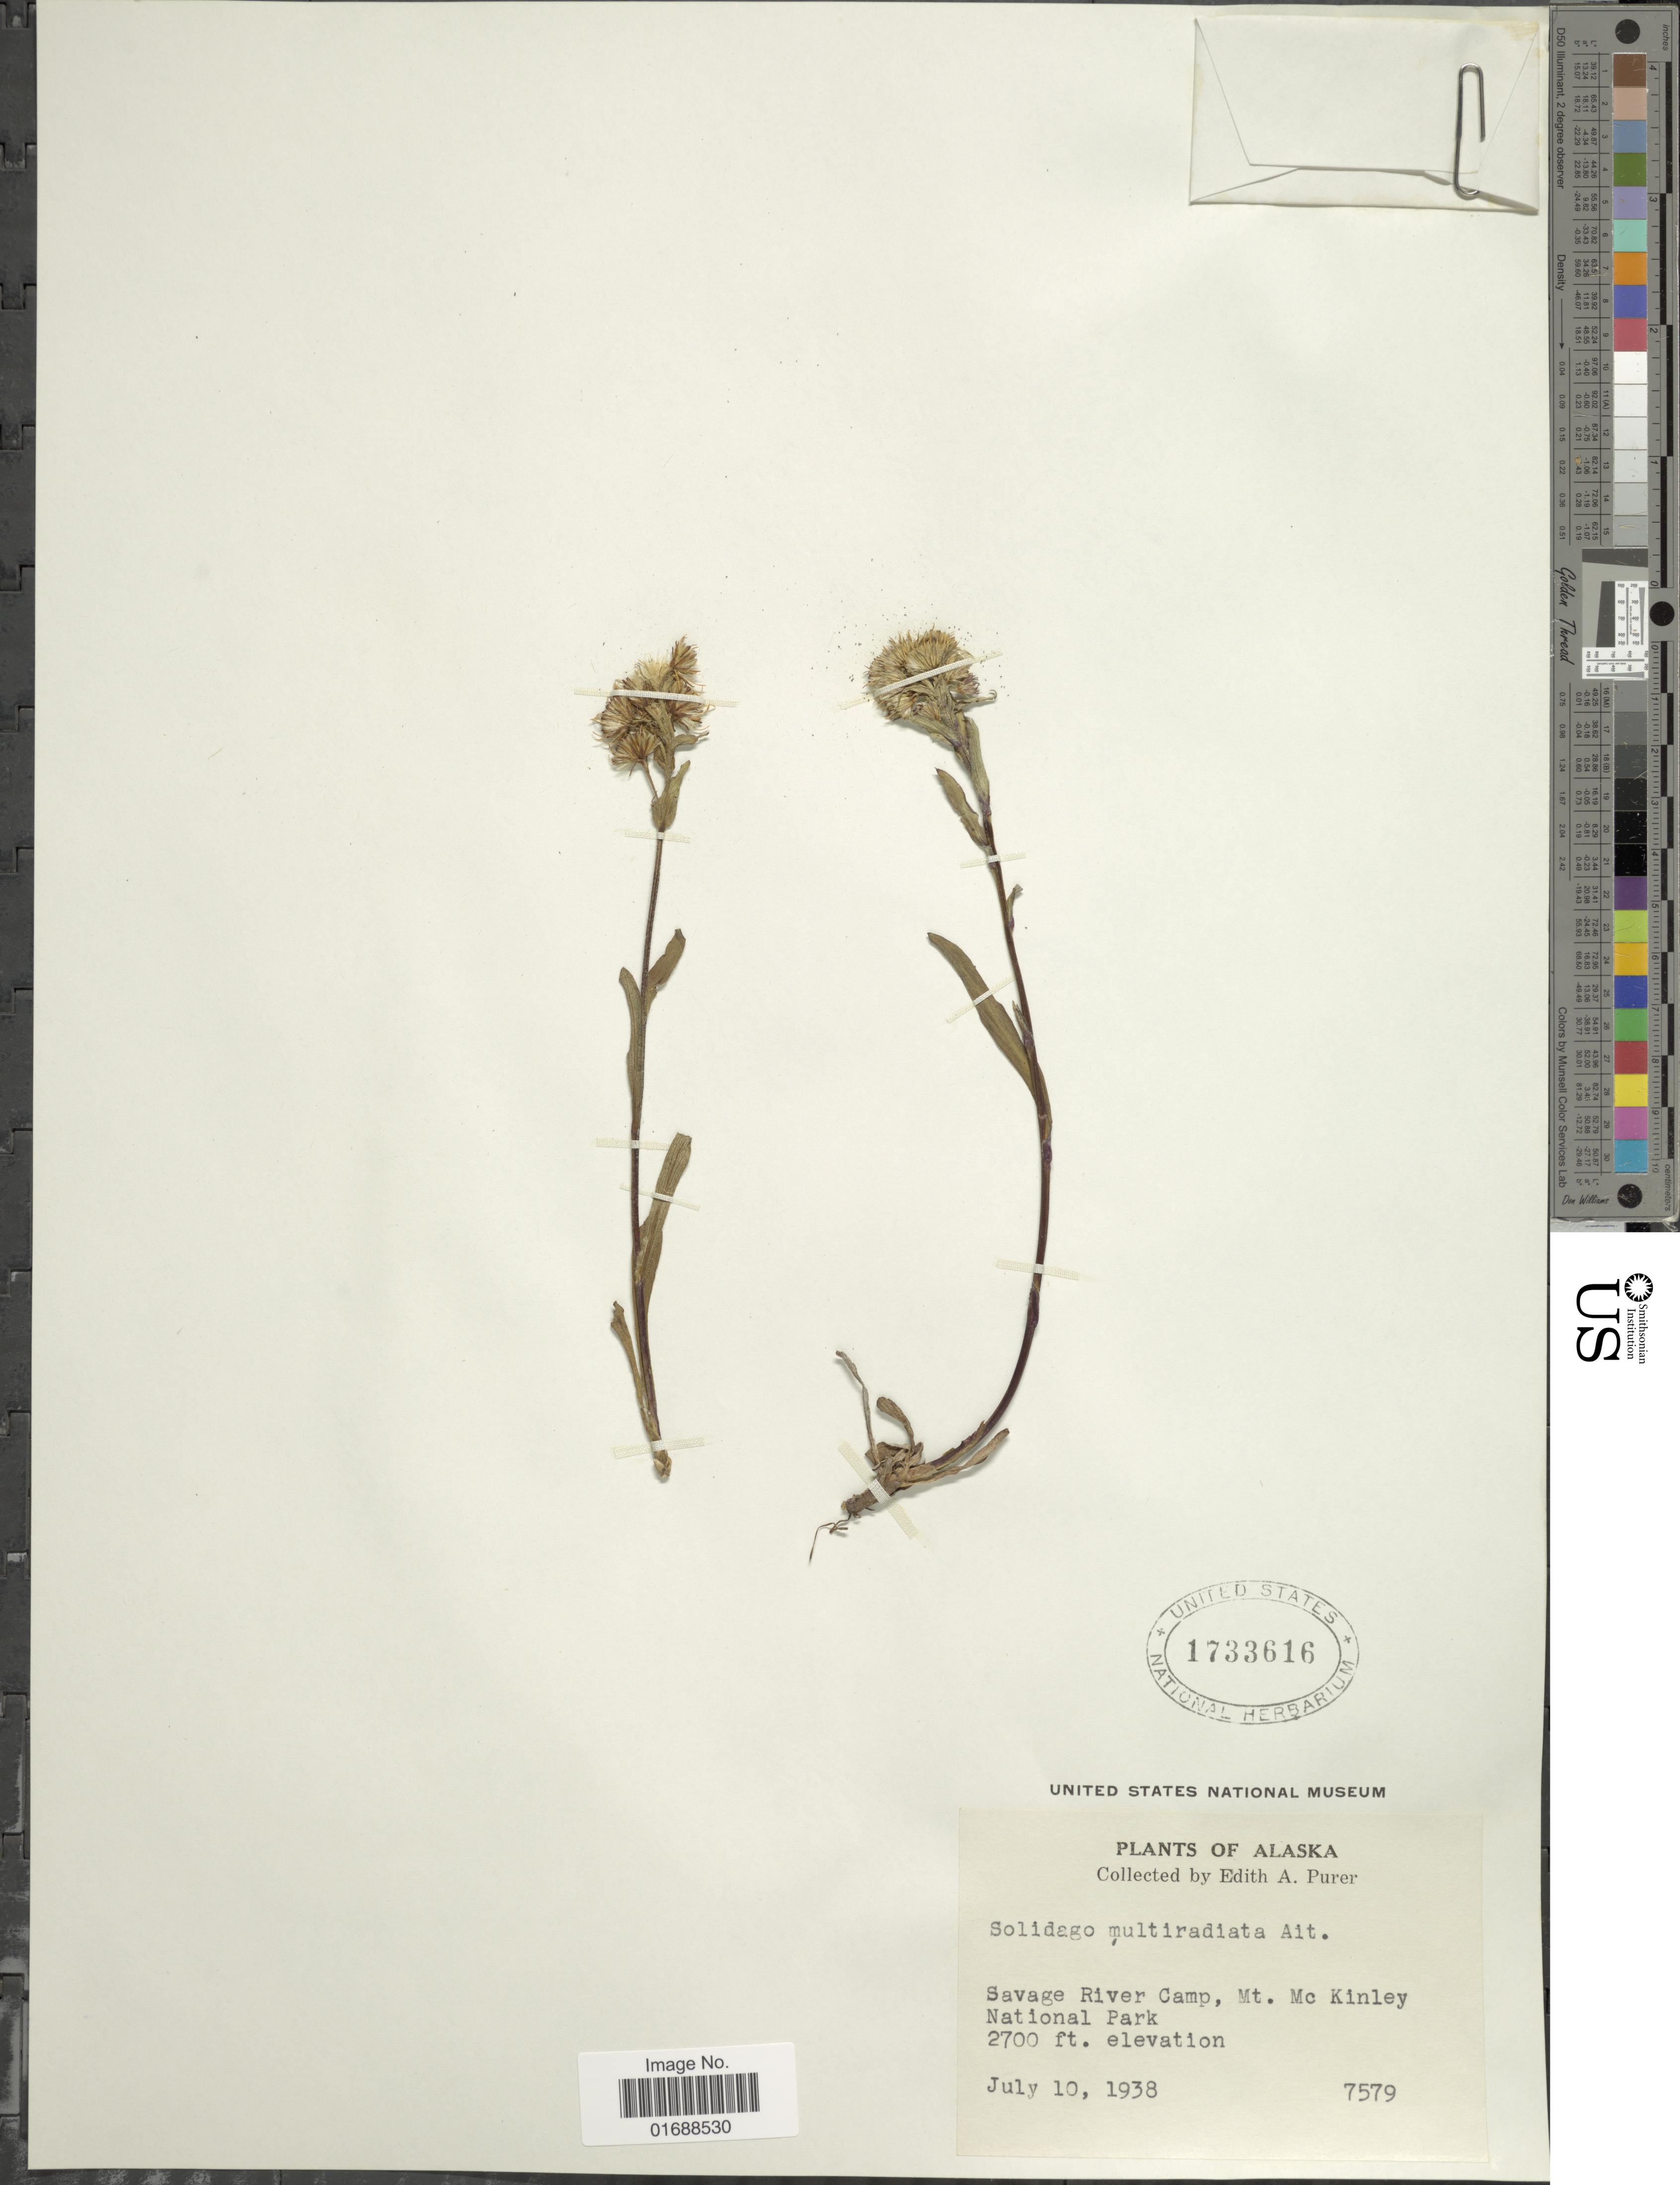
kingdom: Plantae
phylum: Tracheophyta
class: Magnoliopsida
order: Asterales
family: Asteraceae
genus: Solidago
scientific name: Solidago multiradiata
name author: Aiton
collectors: E. Purer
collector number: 7579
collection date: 1938-07-10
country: United States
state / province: Alaska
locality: Savage River Camp, Mt. McKinley National Park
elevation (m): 823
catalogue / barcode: US 1733616